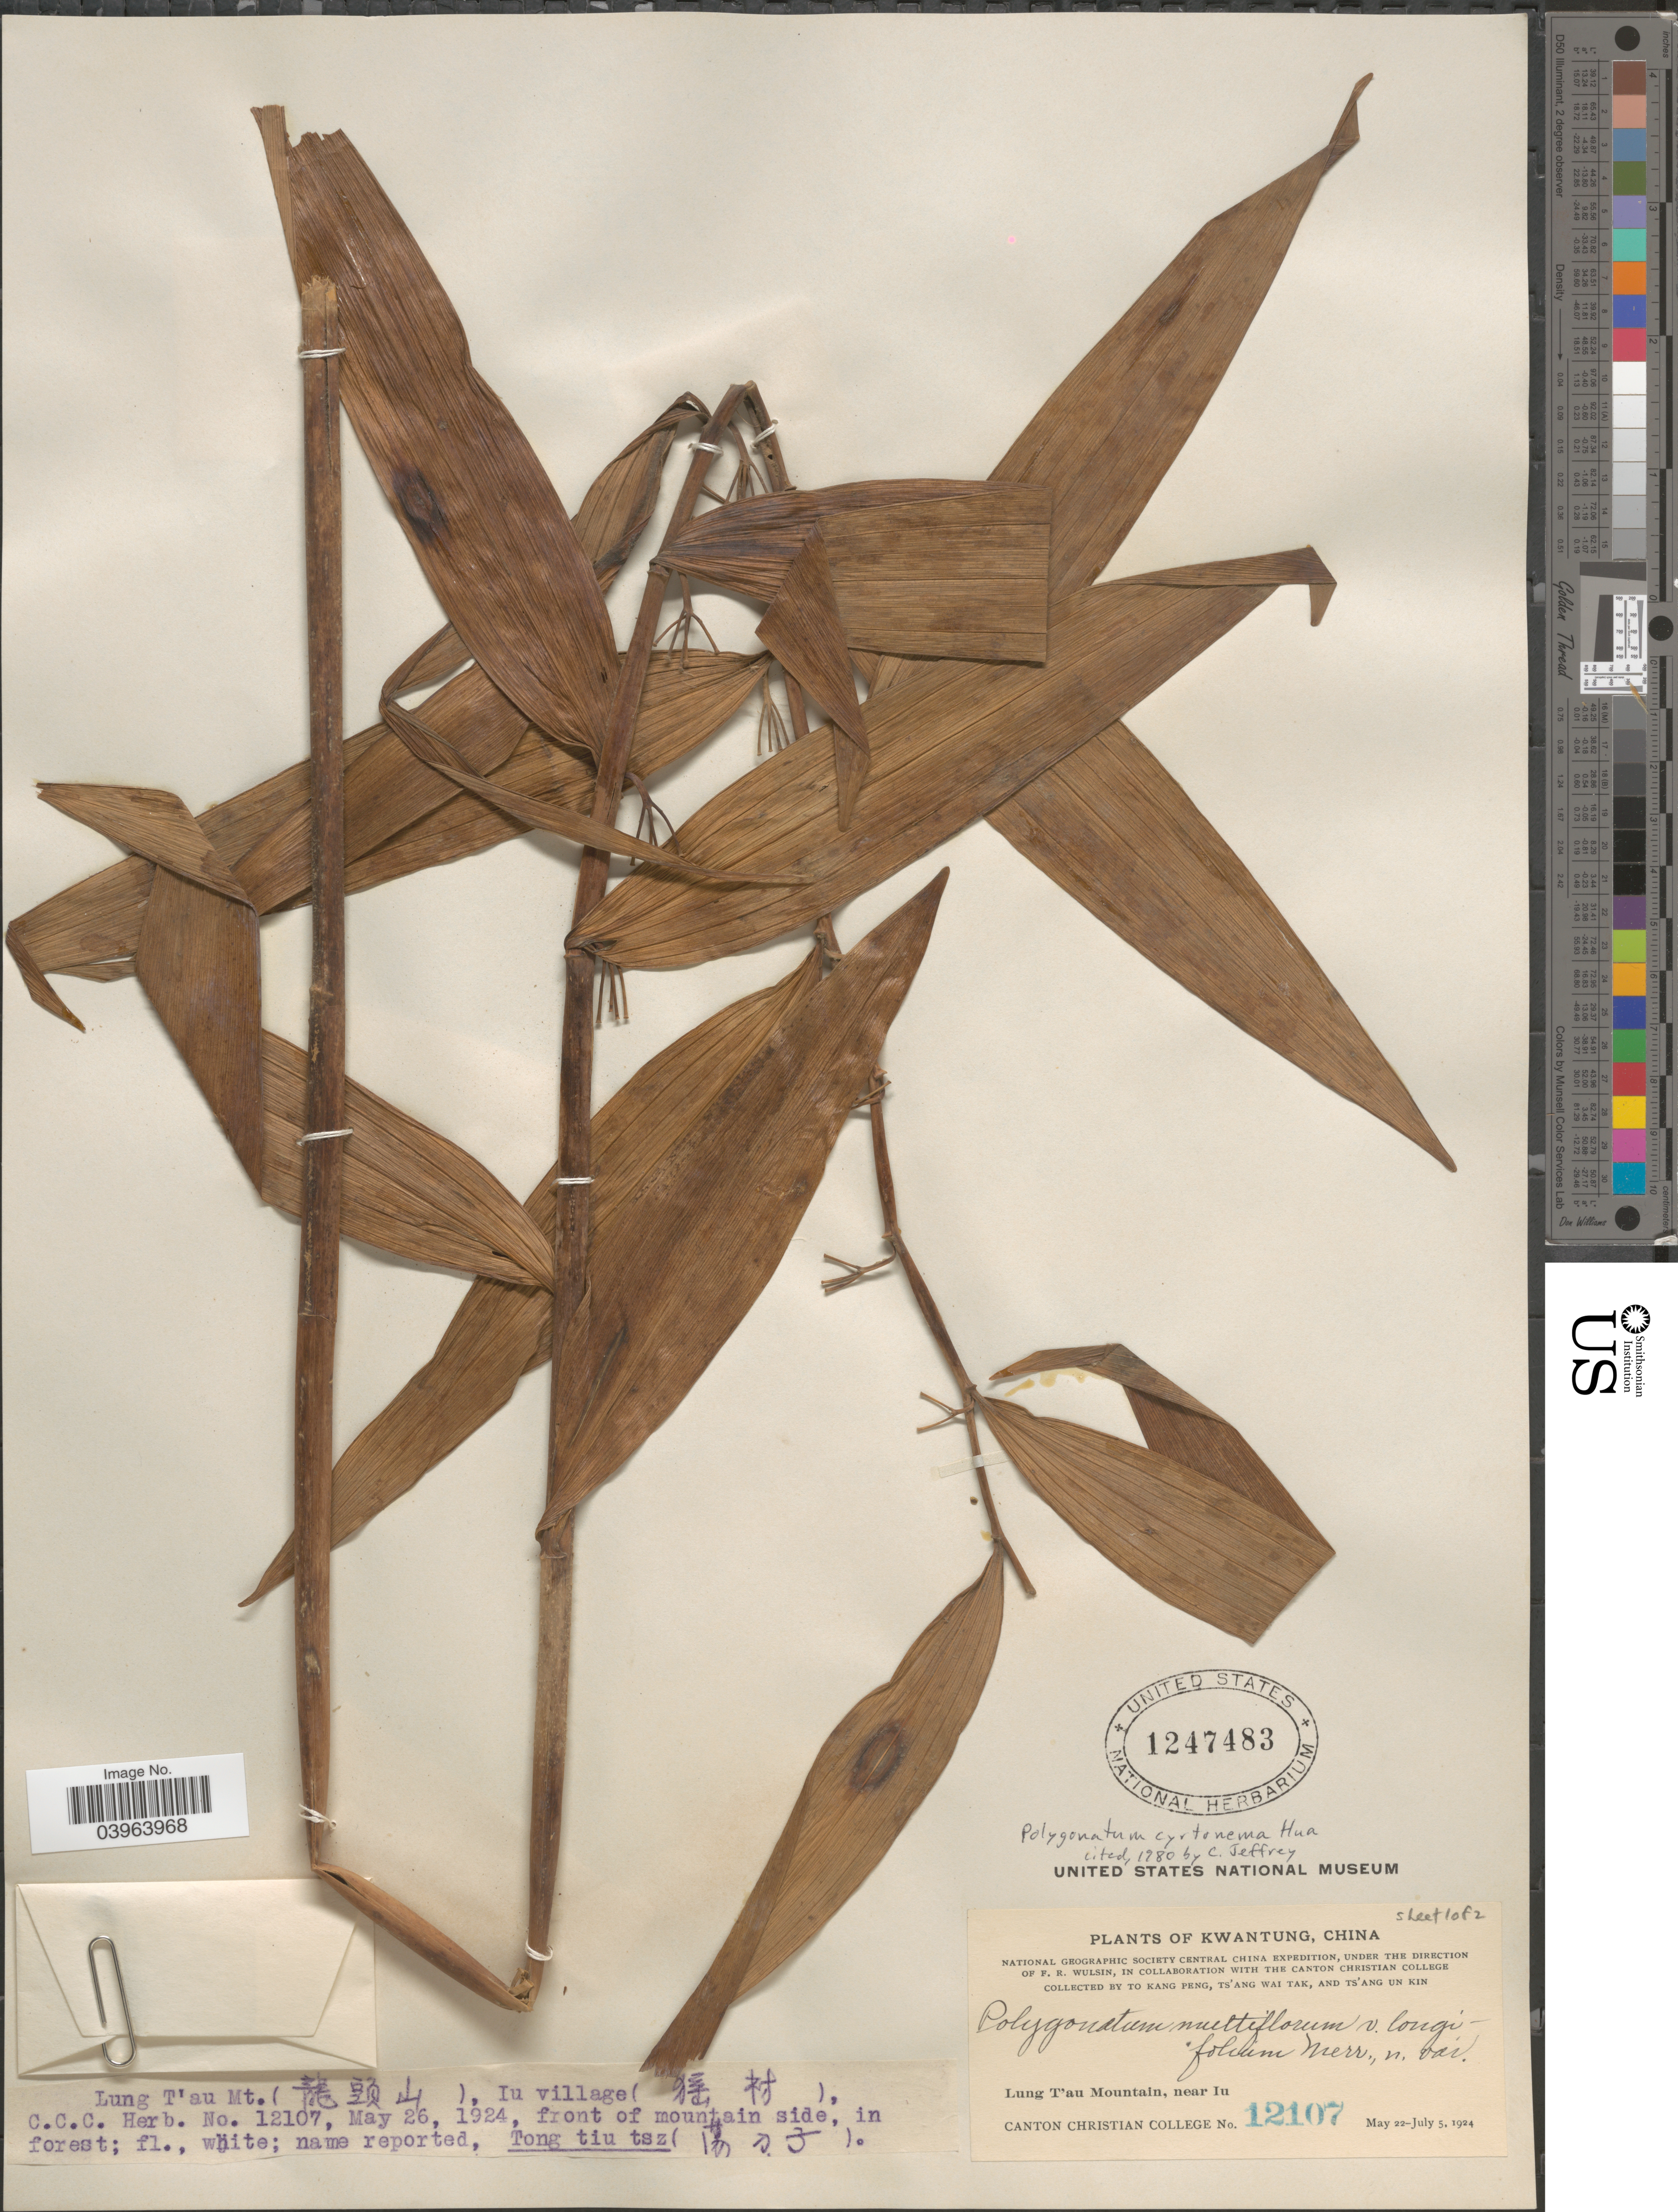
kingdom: Plantae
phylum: Tracheophyta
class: Liliopsida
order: Asparagales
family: Asparagaceae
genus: Polygonatum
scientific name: Polygonatum cyrtonema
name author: Hua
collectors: T. K. Peng, W. T. Tsang & Ts' Ang Un Kin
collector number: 12107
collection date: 1924-05-26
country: China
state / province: Guangdong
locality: Lung T'au Mt. (X), Iu village (X), front of mountain side, in forest. Kwantung. Lung T'au Mountain, near Iu.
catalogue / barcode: US 1247483